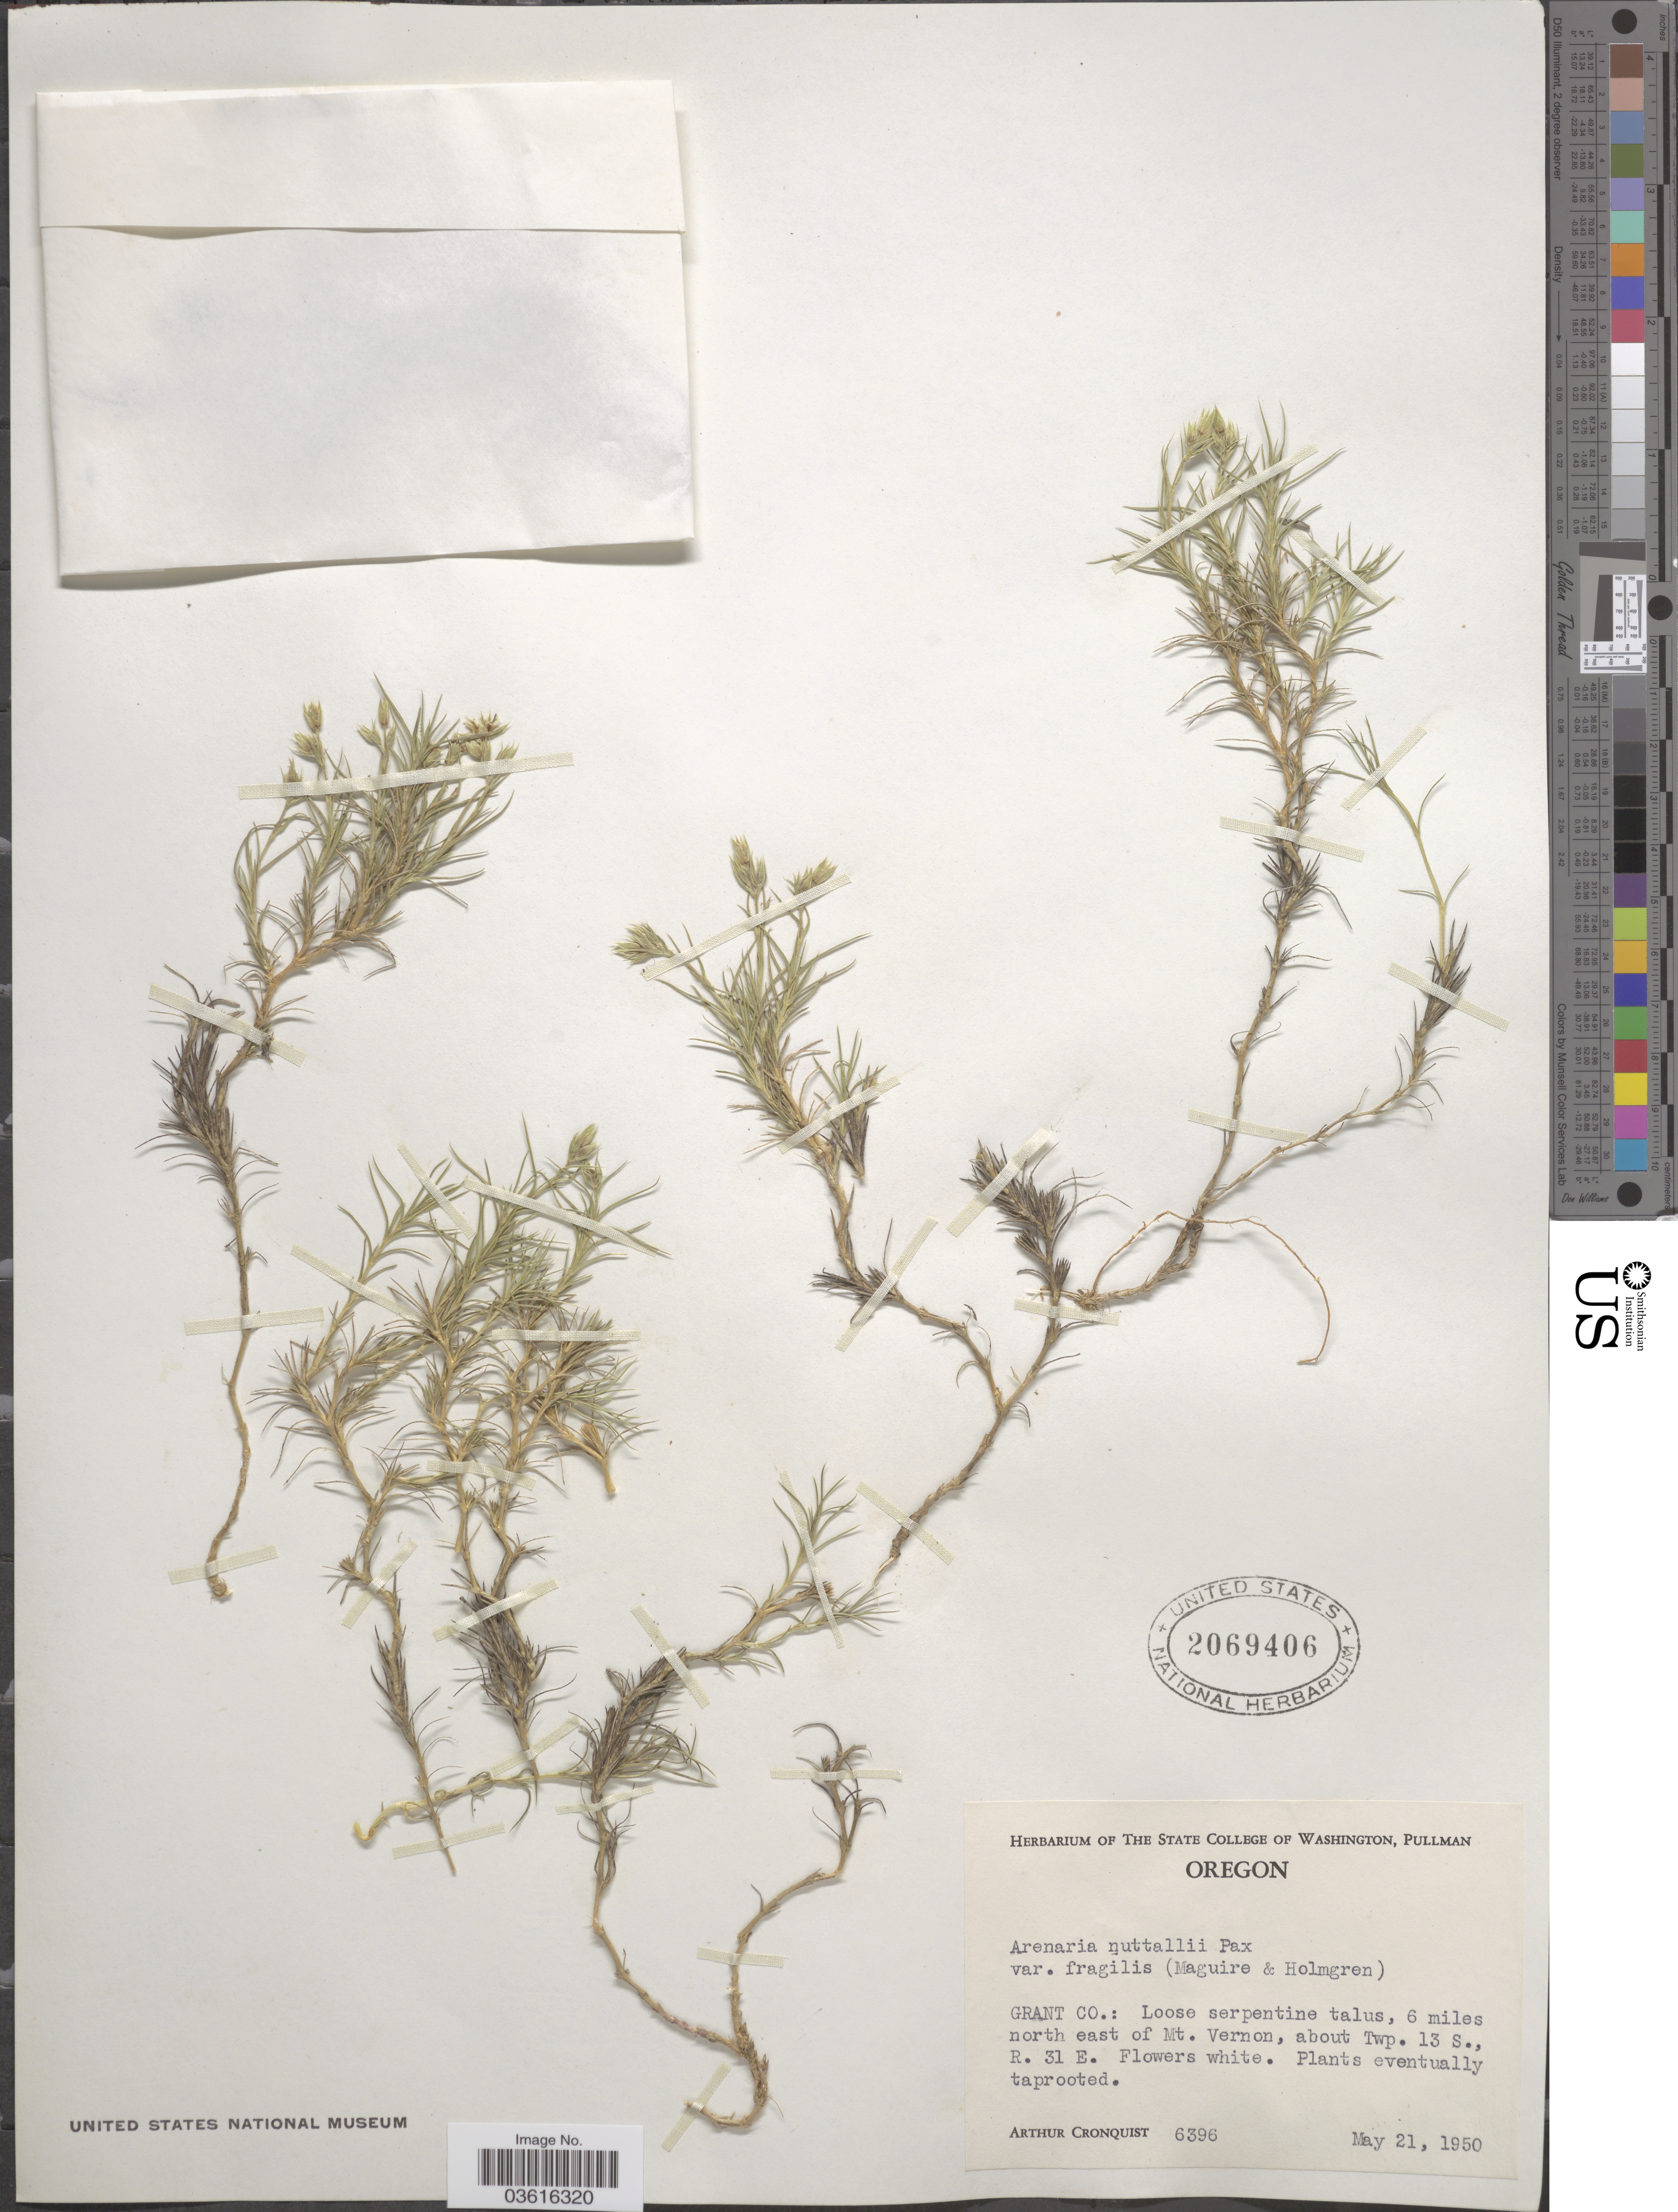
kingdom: Plantae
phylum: Tracheophyta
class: Magnoliopsida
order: Caryophyllales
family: Caryophyllaceae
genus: Minuartia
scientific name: Minuartia nuttallii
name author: (Pax) Briq.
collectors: A. J. Cronquist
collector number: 6396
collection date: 1950-05-21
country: United States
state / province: Oregon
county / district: Grant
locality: Grant Co.: 6 miles north east of Mt. Vernon, about Twp. 13 S., R 31 E.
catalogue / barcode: US 2069406